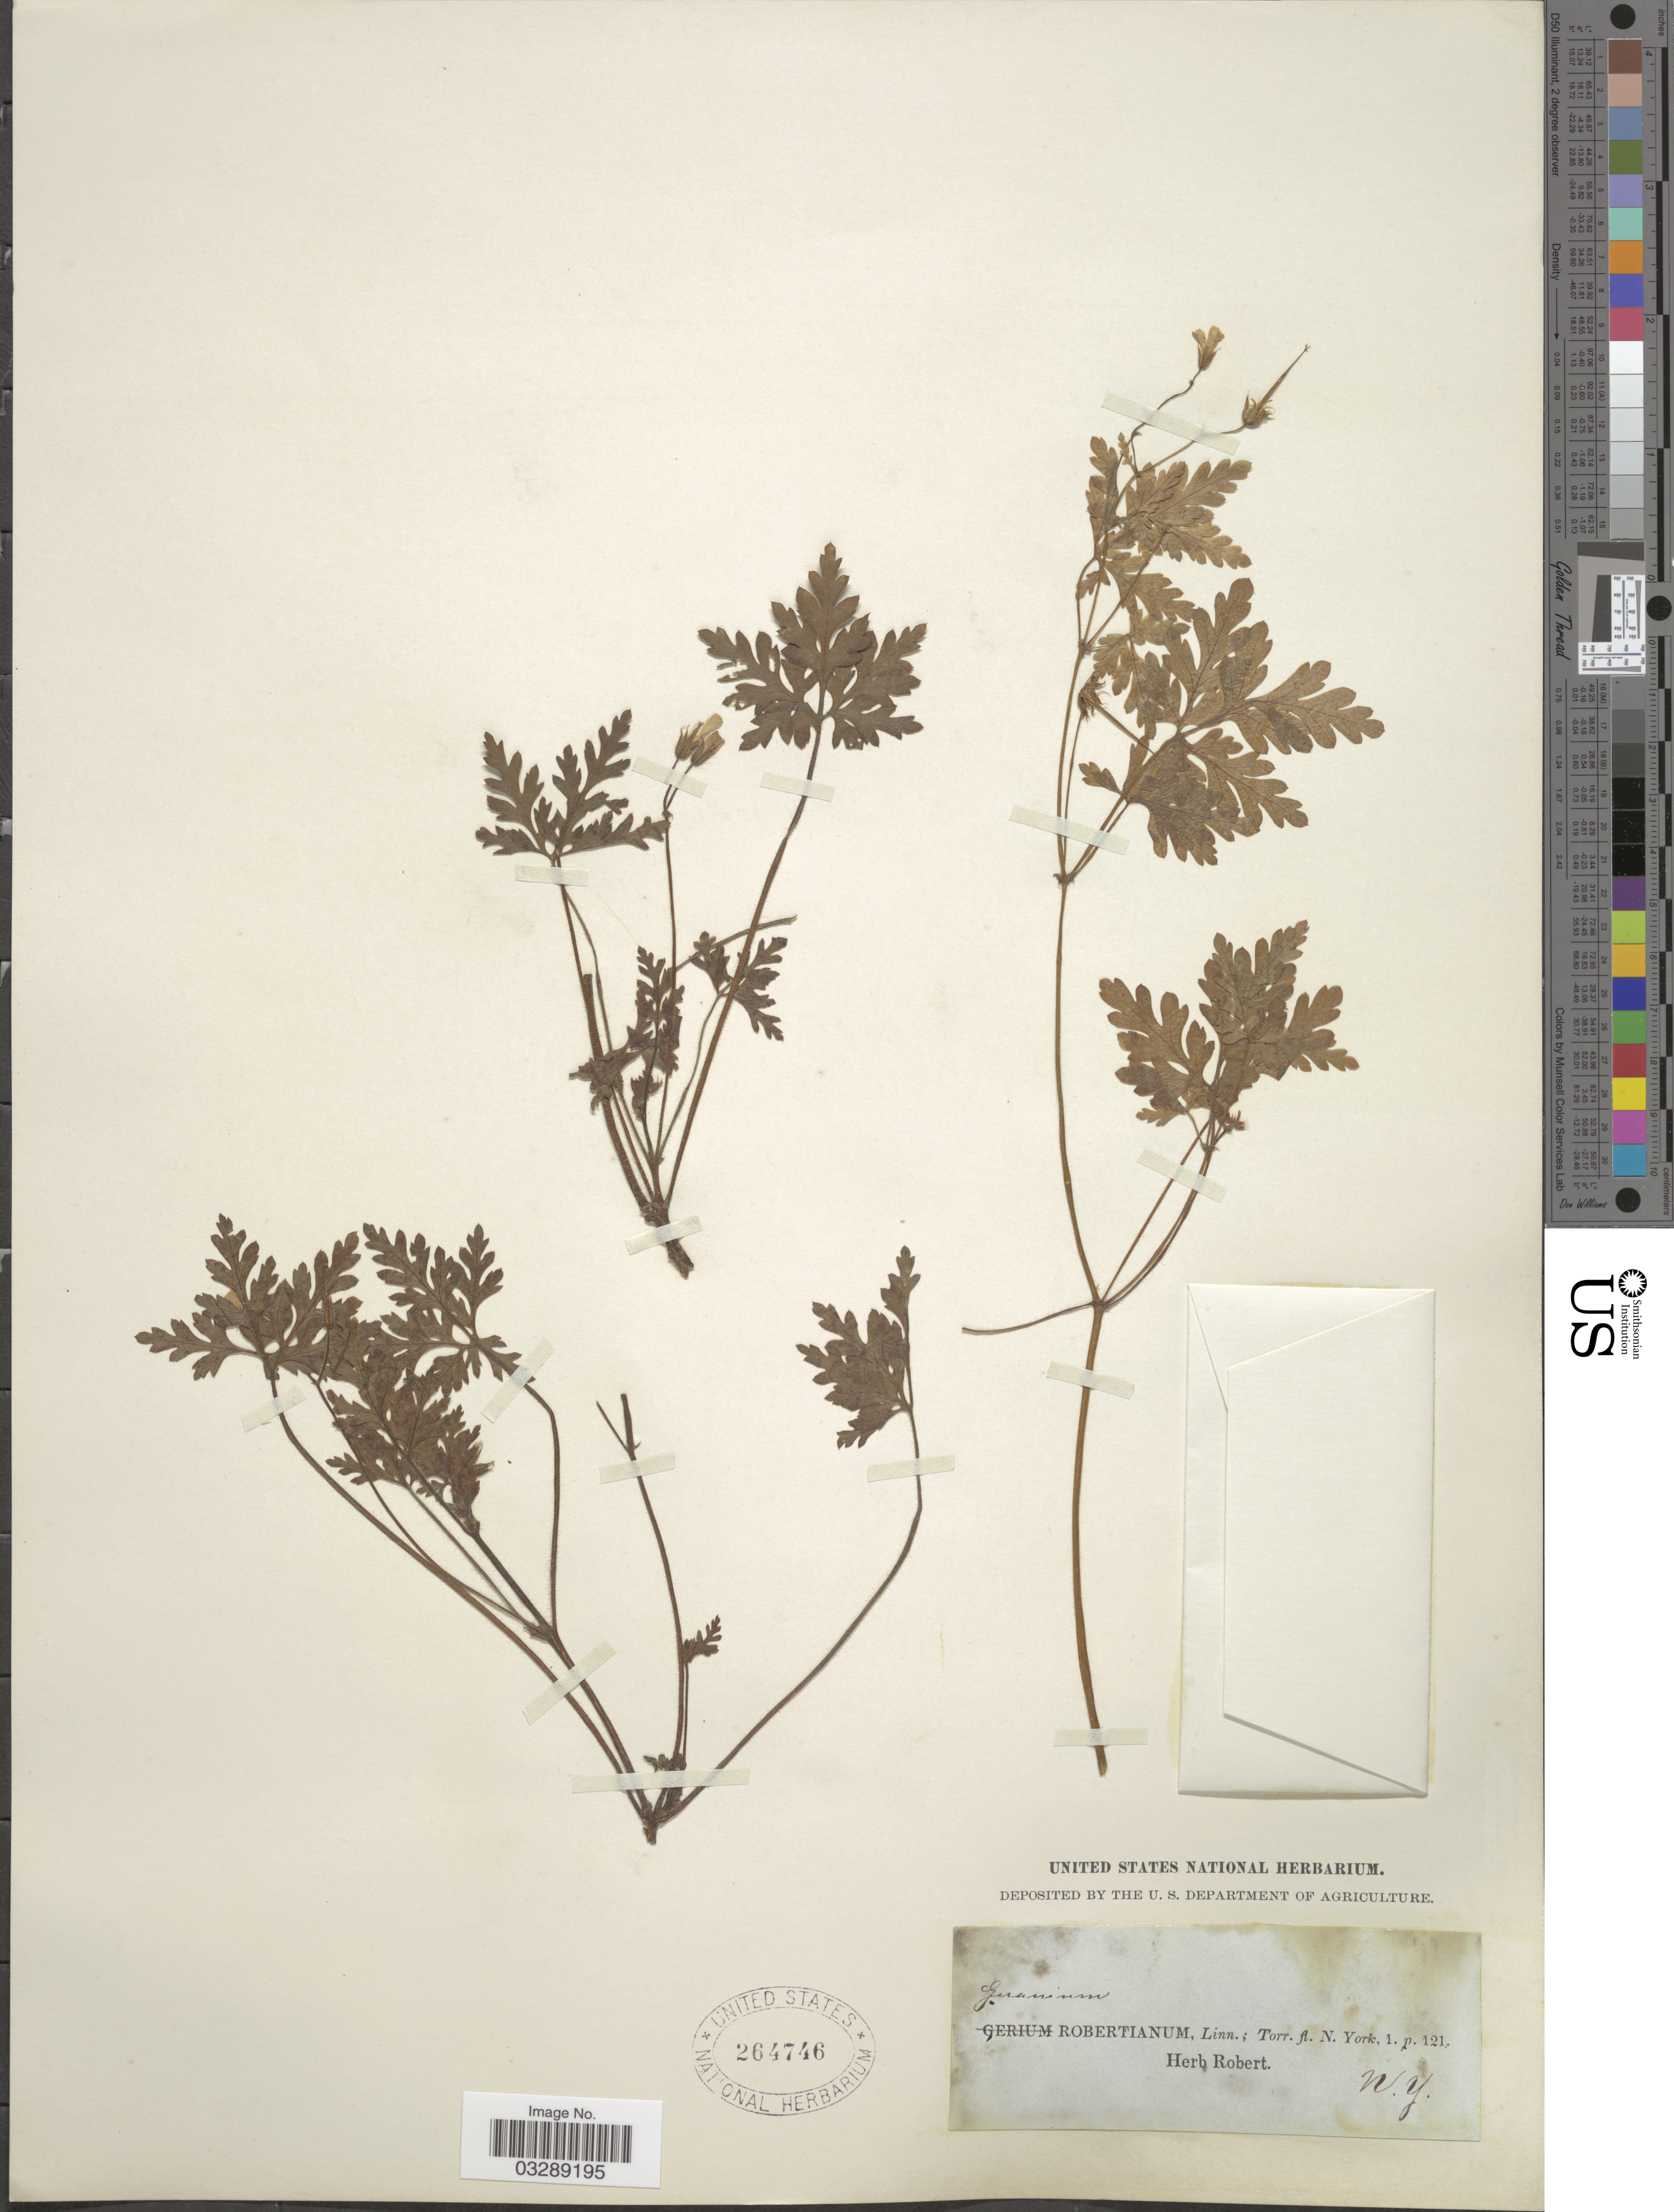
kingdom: Plantae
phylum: Tracheophyta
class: Magnoliopsida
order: Geraniales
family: Geraniaceae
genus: Geranium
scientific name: Geranium robertianum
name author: L.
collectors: Ex herb. Robert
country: United States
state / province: New York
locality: N. Y.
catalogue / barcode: US 264746